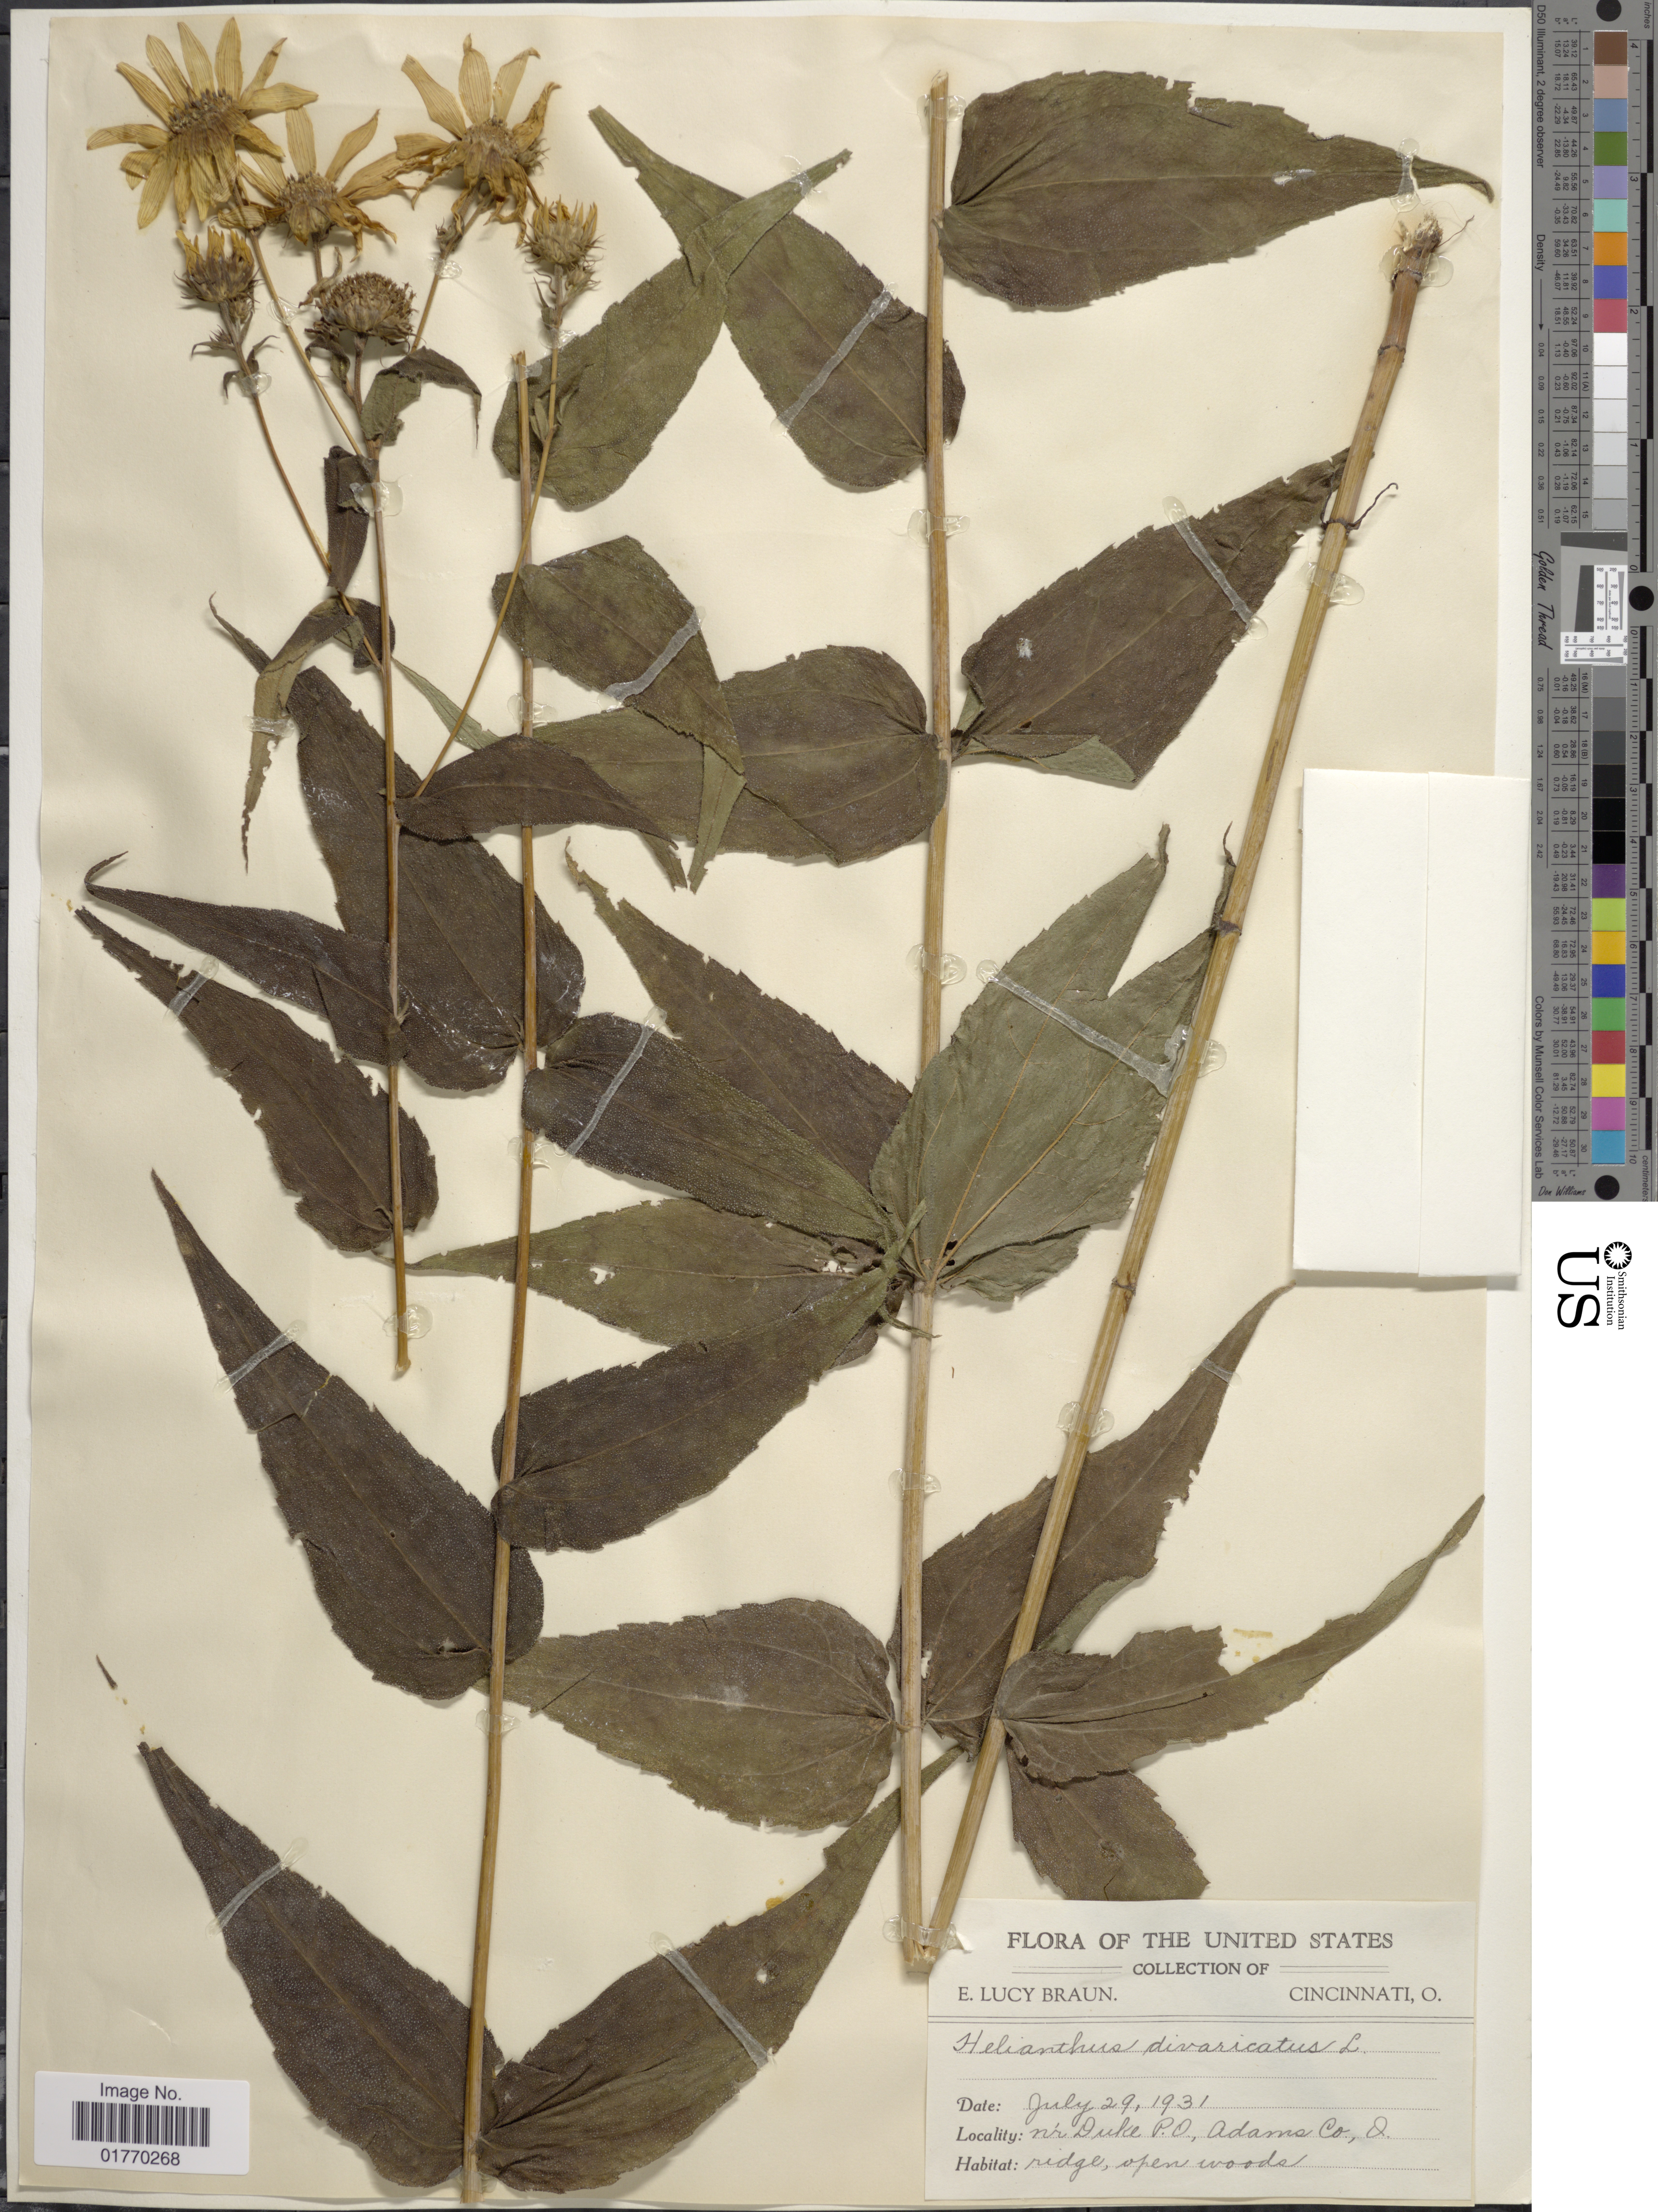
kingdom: Plantae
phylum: Tracheophyta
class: Magnoliopsida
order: Asterales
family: Asteraceae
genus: Helianthus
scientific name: Helianthus divaricatus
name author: L.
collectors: E. L. Braun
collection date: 1931-07-29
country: United States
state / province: Ohio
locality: Nr. Duke P. O., Adams Co., O.